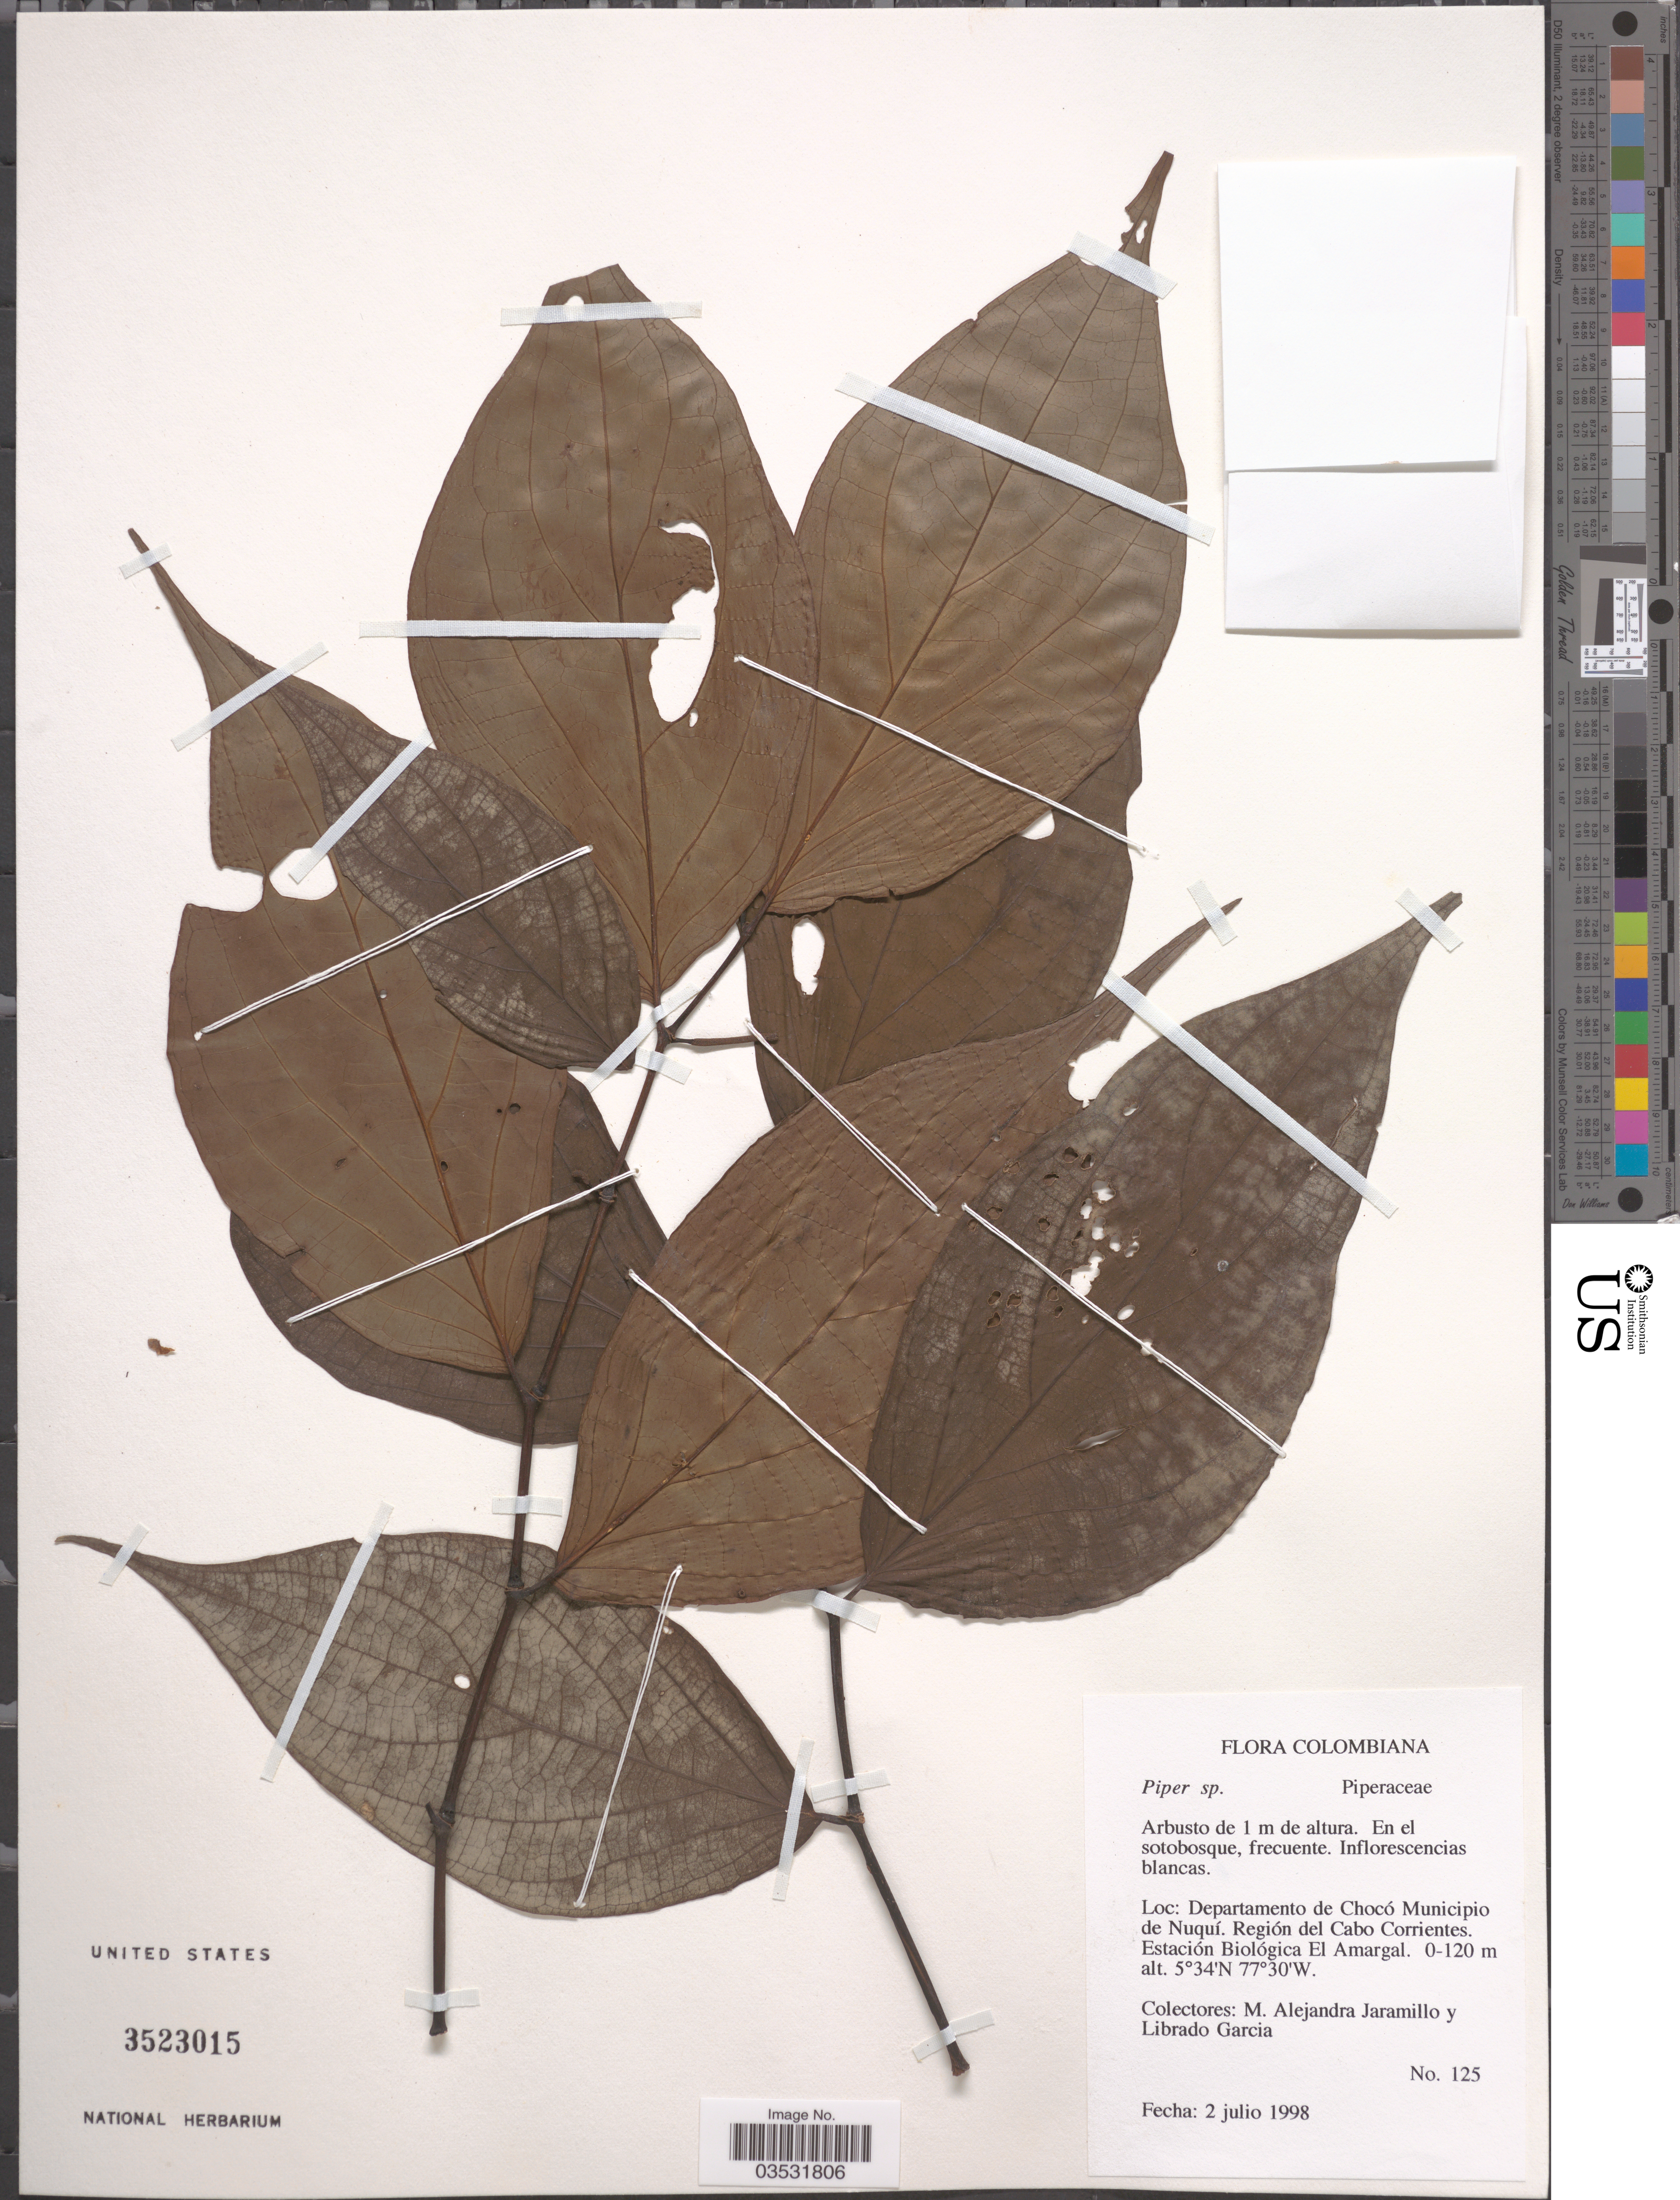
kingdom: Plantae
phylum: Tracheophyta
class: Magnoliopsida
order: Piperales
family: Piperaceae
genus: Piper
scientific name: Piper sp.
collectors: M. A. Jaramillo & L. Garcia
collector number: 125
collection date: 1998-07-02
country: Colombia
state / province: Chocó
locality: Departamento de Chocó Municipio de Nuquí. Región del Cabo Corrientes. Estación Biológica El Amargal.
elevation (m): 0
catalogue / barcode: US 3523015